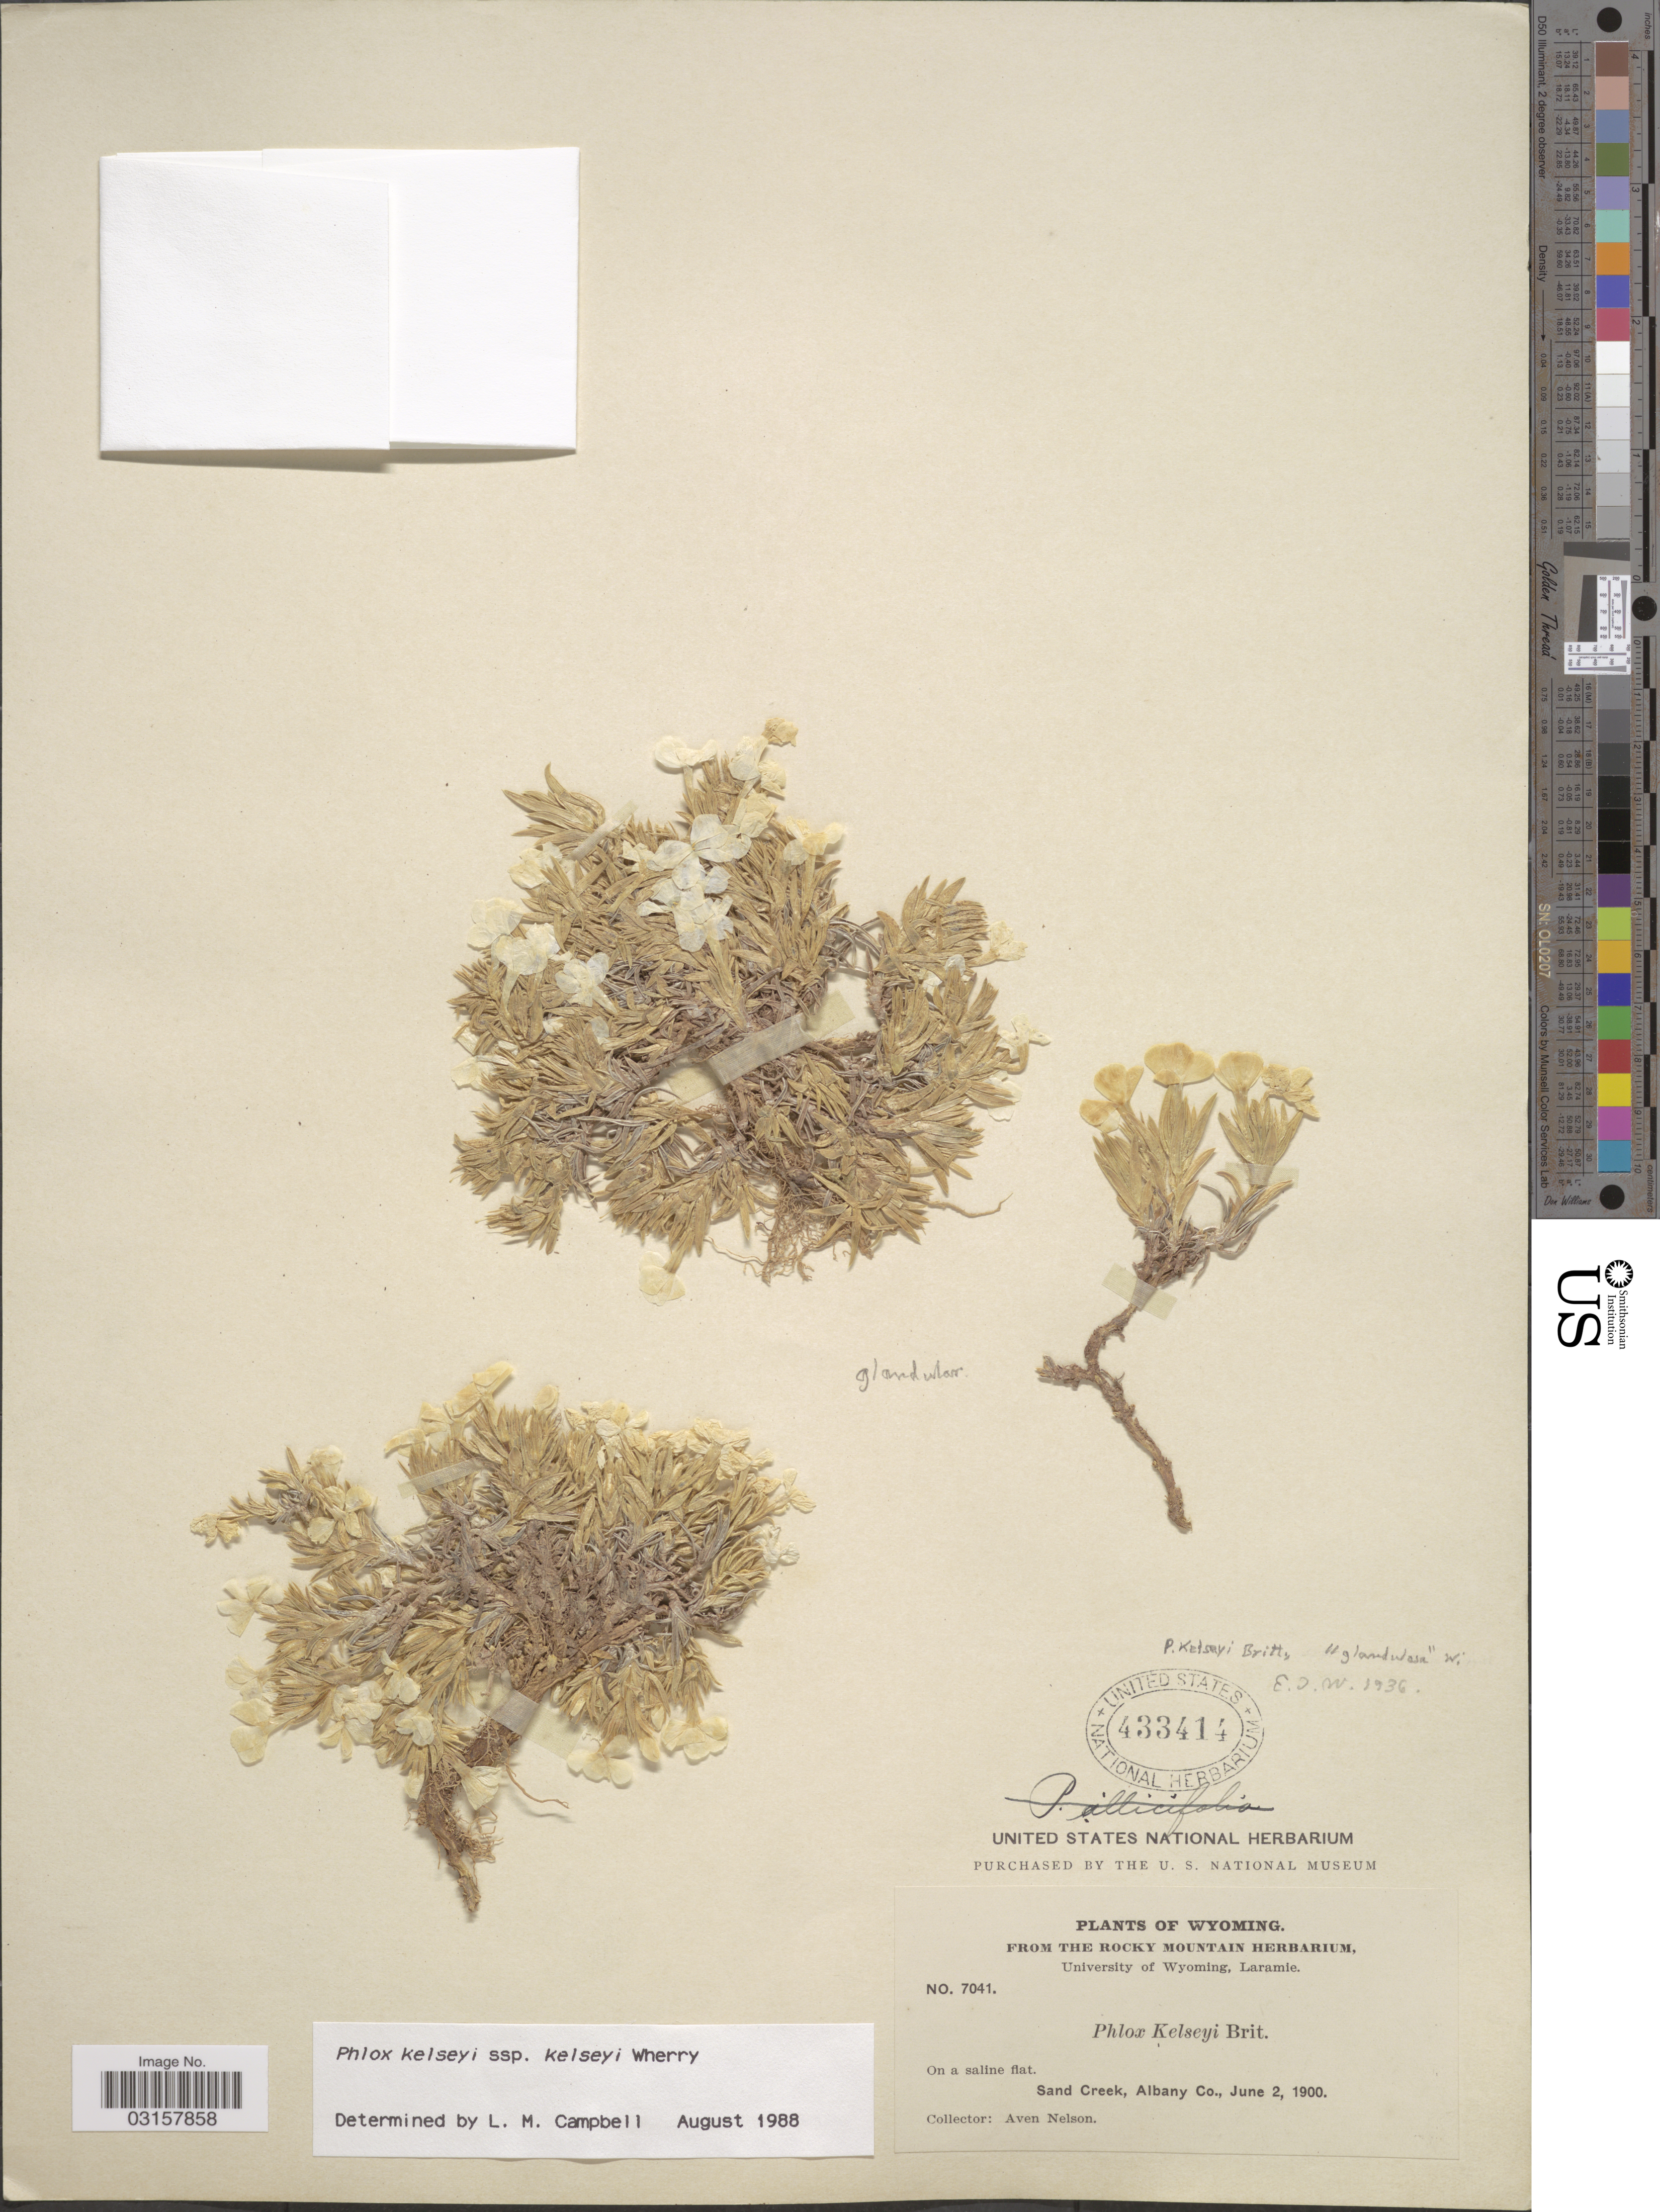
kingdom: Plantae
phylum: Tracheophyta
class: Magnoliopsida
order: Ericales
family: Polemoniaceae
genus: Phlox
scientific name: Phlox kelseyi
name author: Britton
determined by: Mayfield, M. H.; Ferguson, C. J.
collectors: E. Nelson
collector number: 7041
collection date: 1900-06-02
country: United States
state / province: Wyoming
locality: Sand Creek, Albany Co.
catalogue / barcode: US 433414